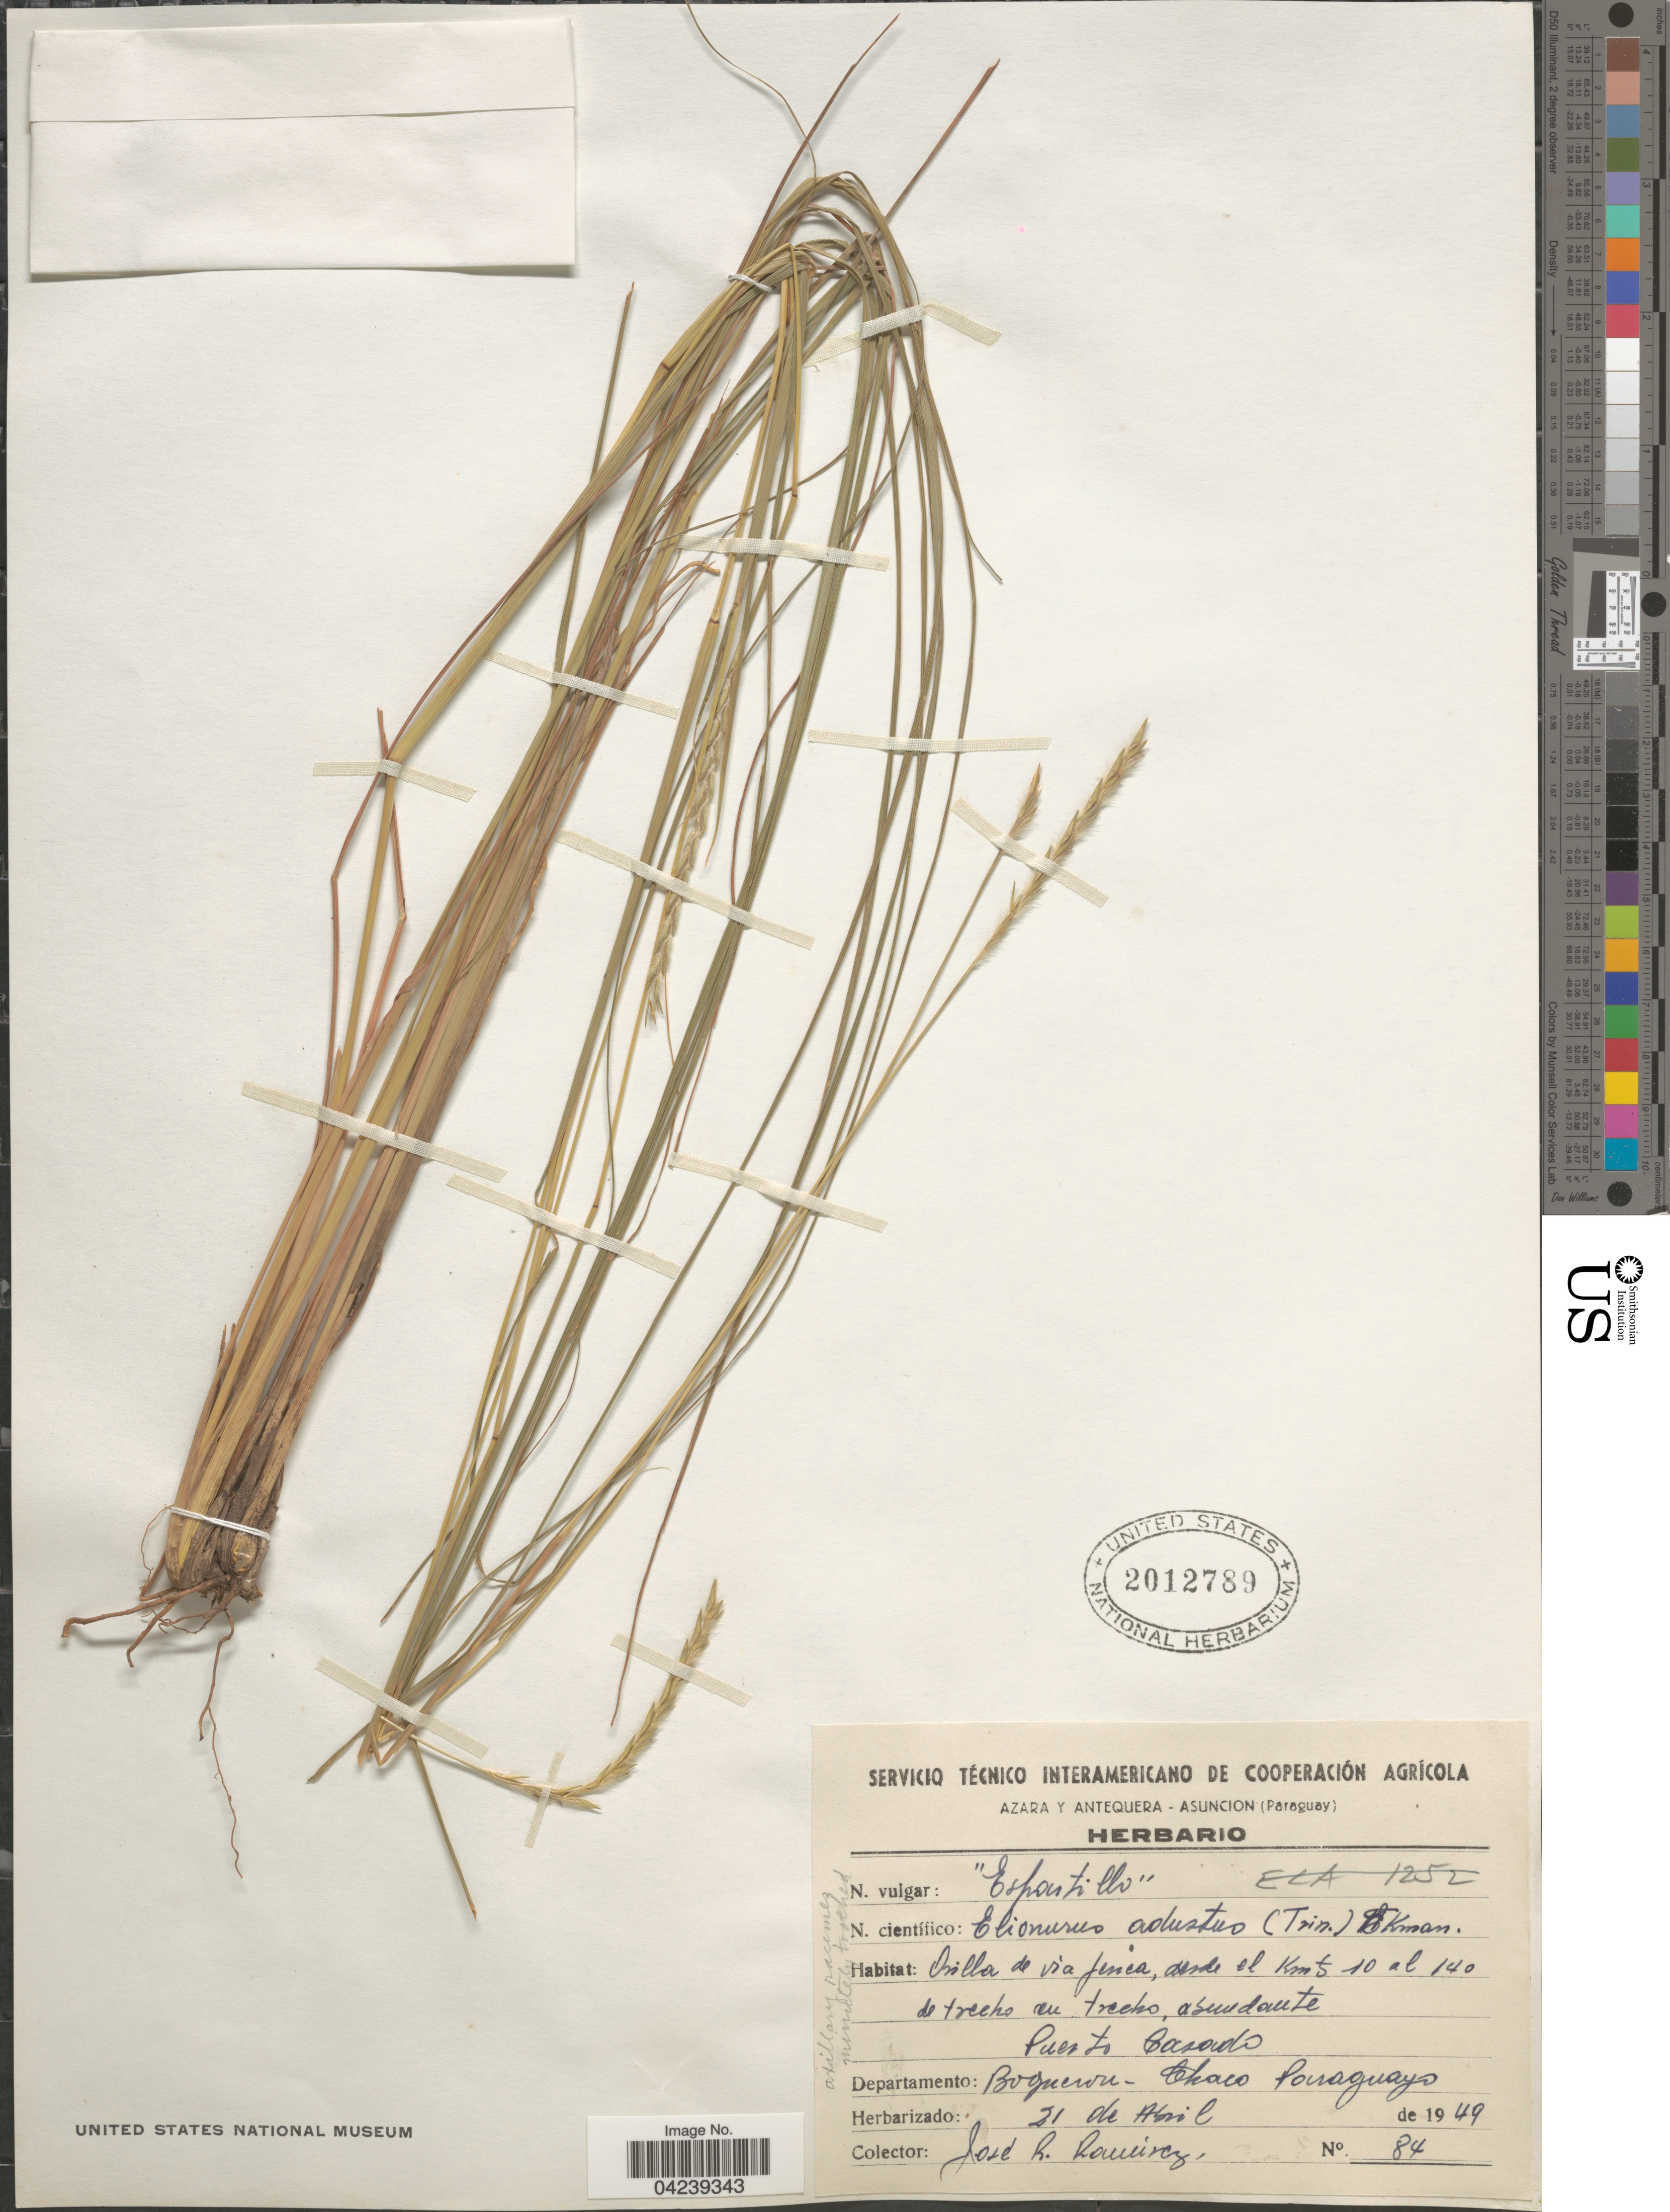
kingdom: Plantae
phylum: Tracheophyta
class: Liliopsida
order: Poales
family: Poaceae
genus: Elionurus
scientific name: Elionurus tripsacoides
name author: Humb. & Bonpl. ex Willd.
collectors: J. Ramírez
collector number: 84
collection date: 1949-04-21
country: Paraguay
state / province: Boqueron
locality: Puerto Casado. Departamento: Boqueron. Chaco Paraguayo.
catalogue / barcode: US 2012789